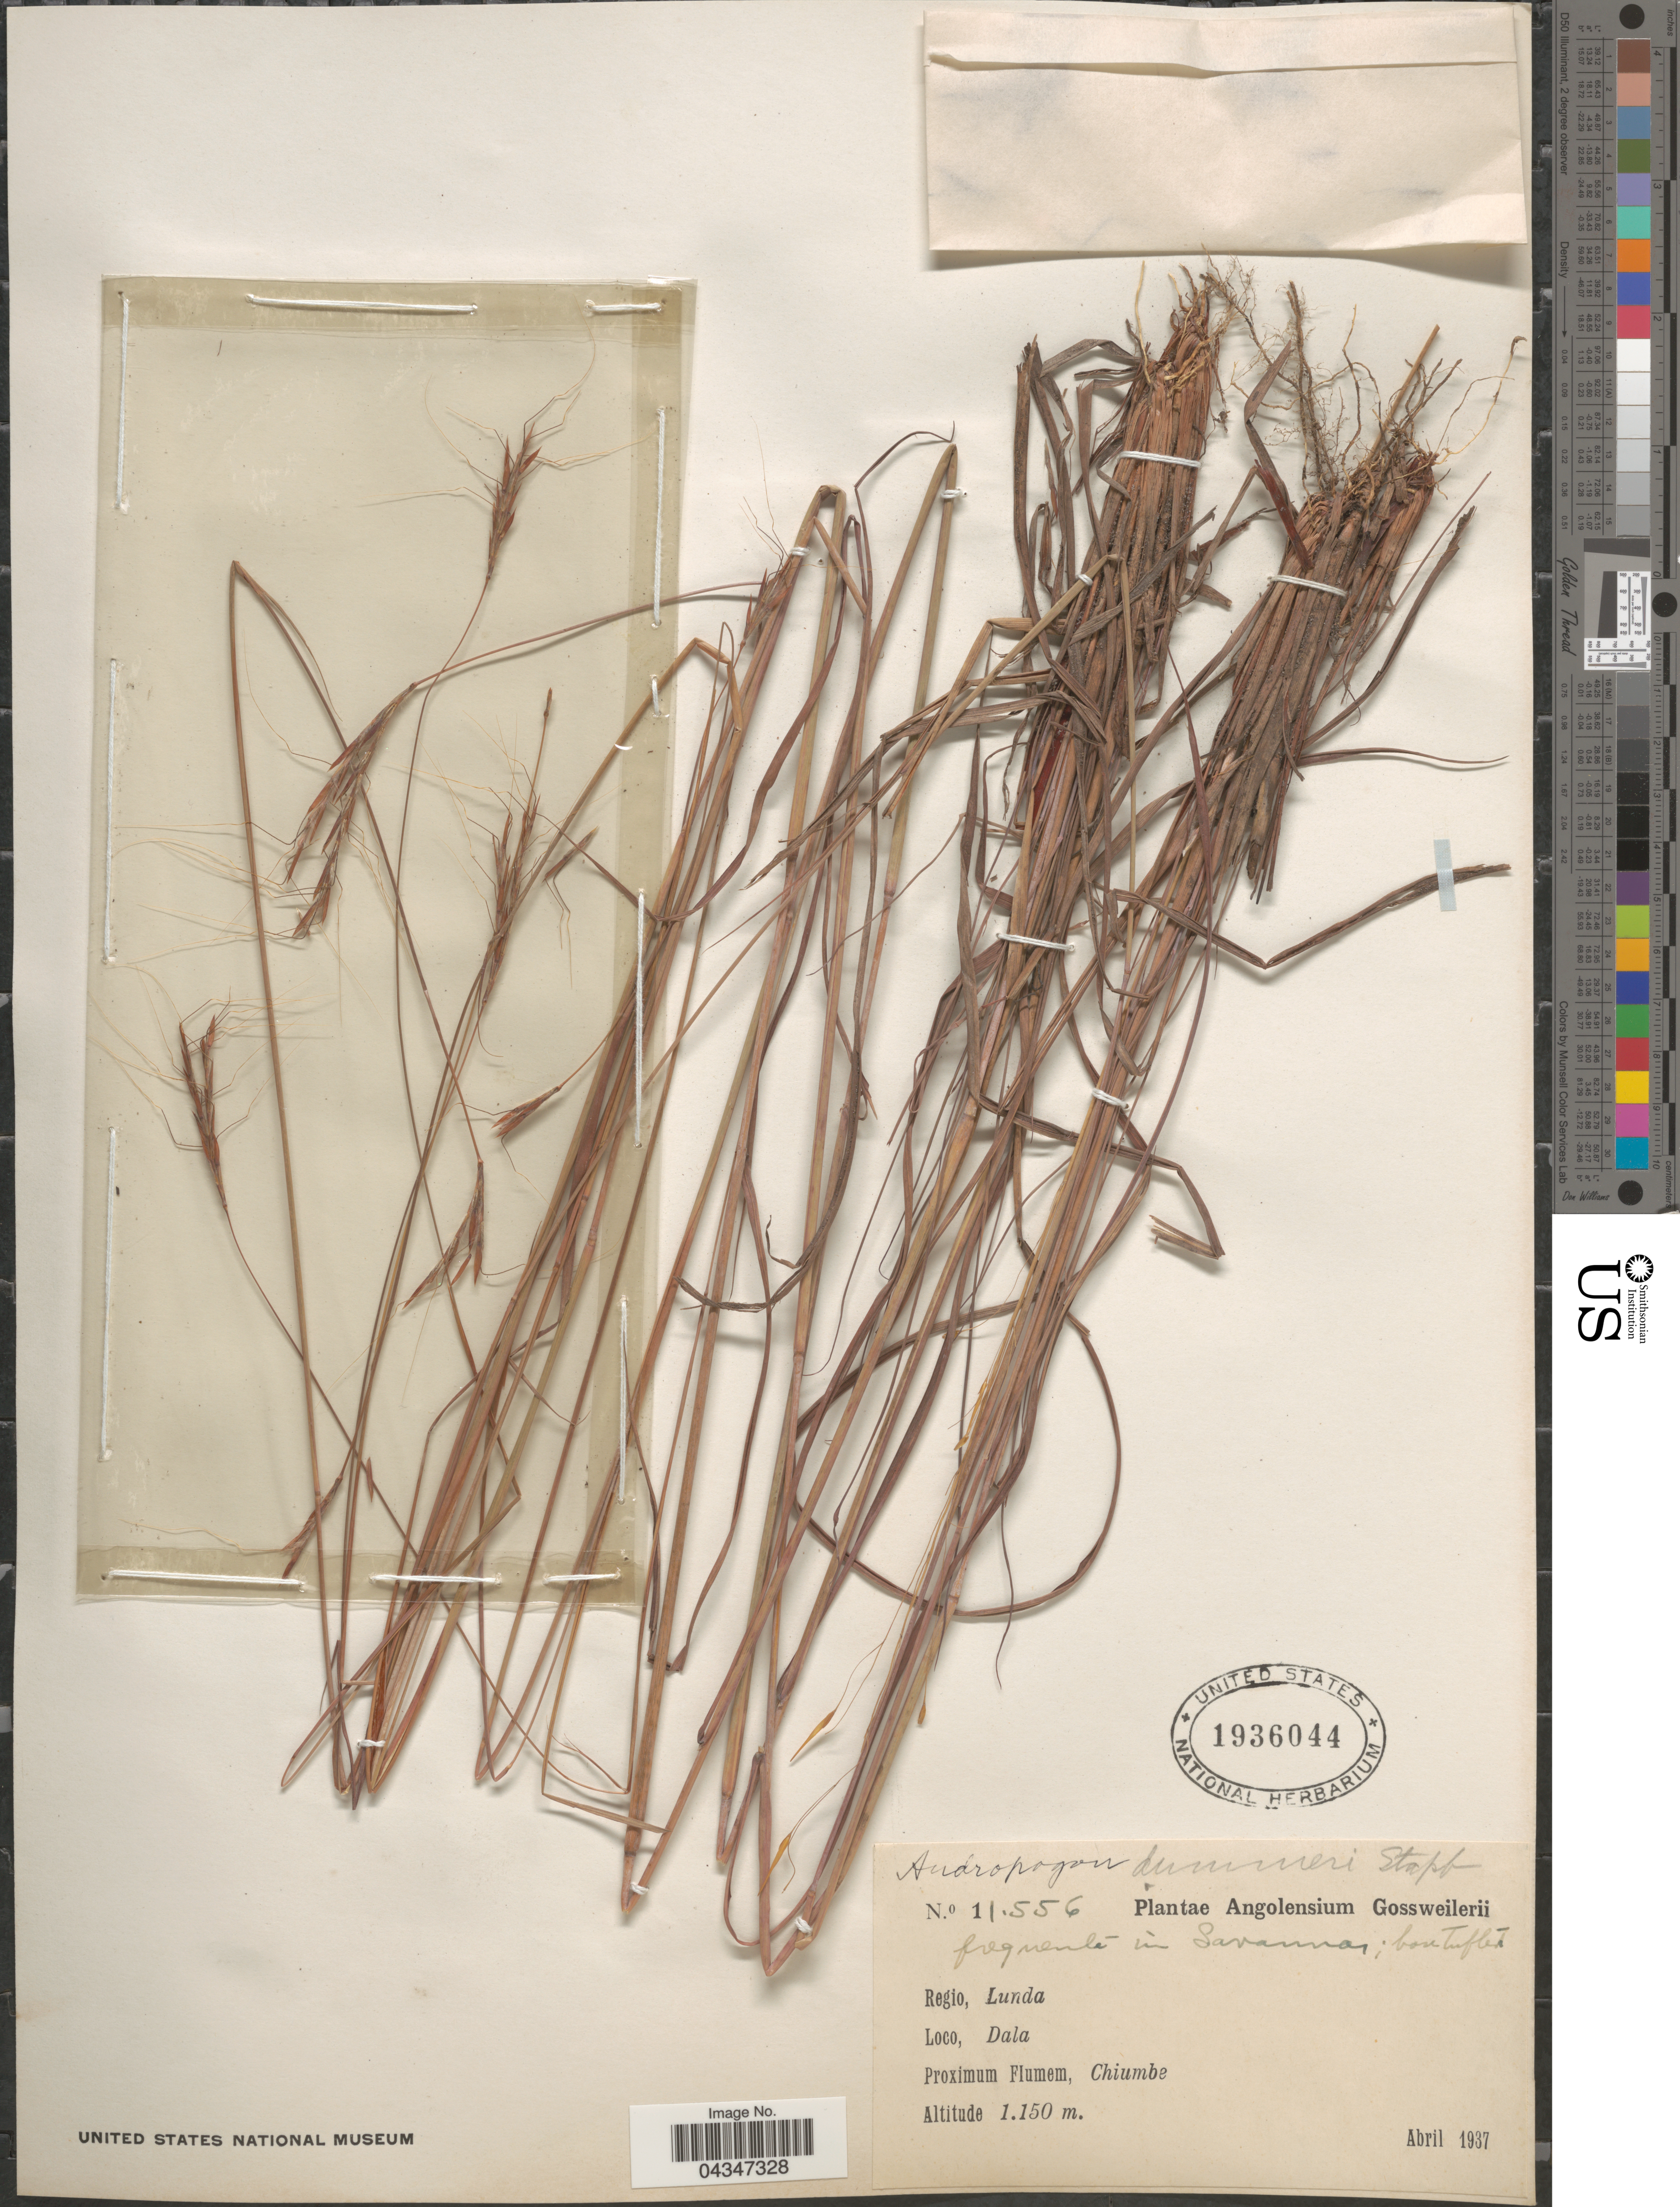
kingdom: Plantae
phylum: Tracheophyta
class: Liliopsida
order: Poales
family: Poaceae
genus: Andropogon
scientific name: Andropogon schirensis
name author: Hochst. ex A. Rich.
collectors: -. Gossweiler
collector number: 11556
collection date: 1937-04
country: Angola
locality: Regio, Lunda. Dala. Chiumbe.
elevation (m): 1150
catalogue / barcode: US 1936044